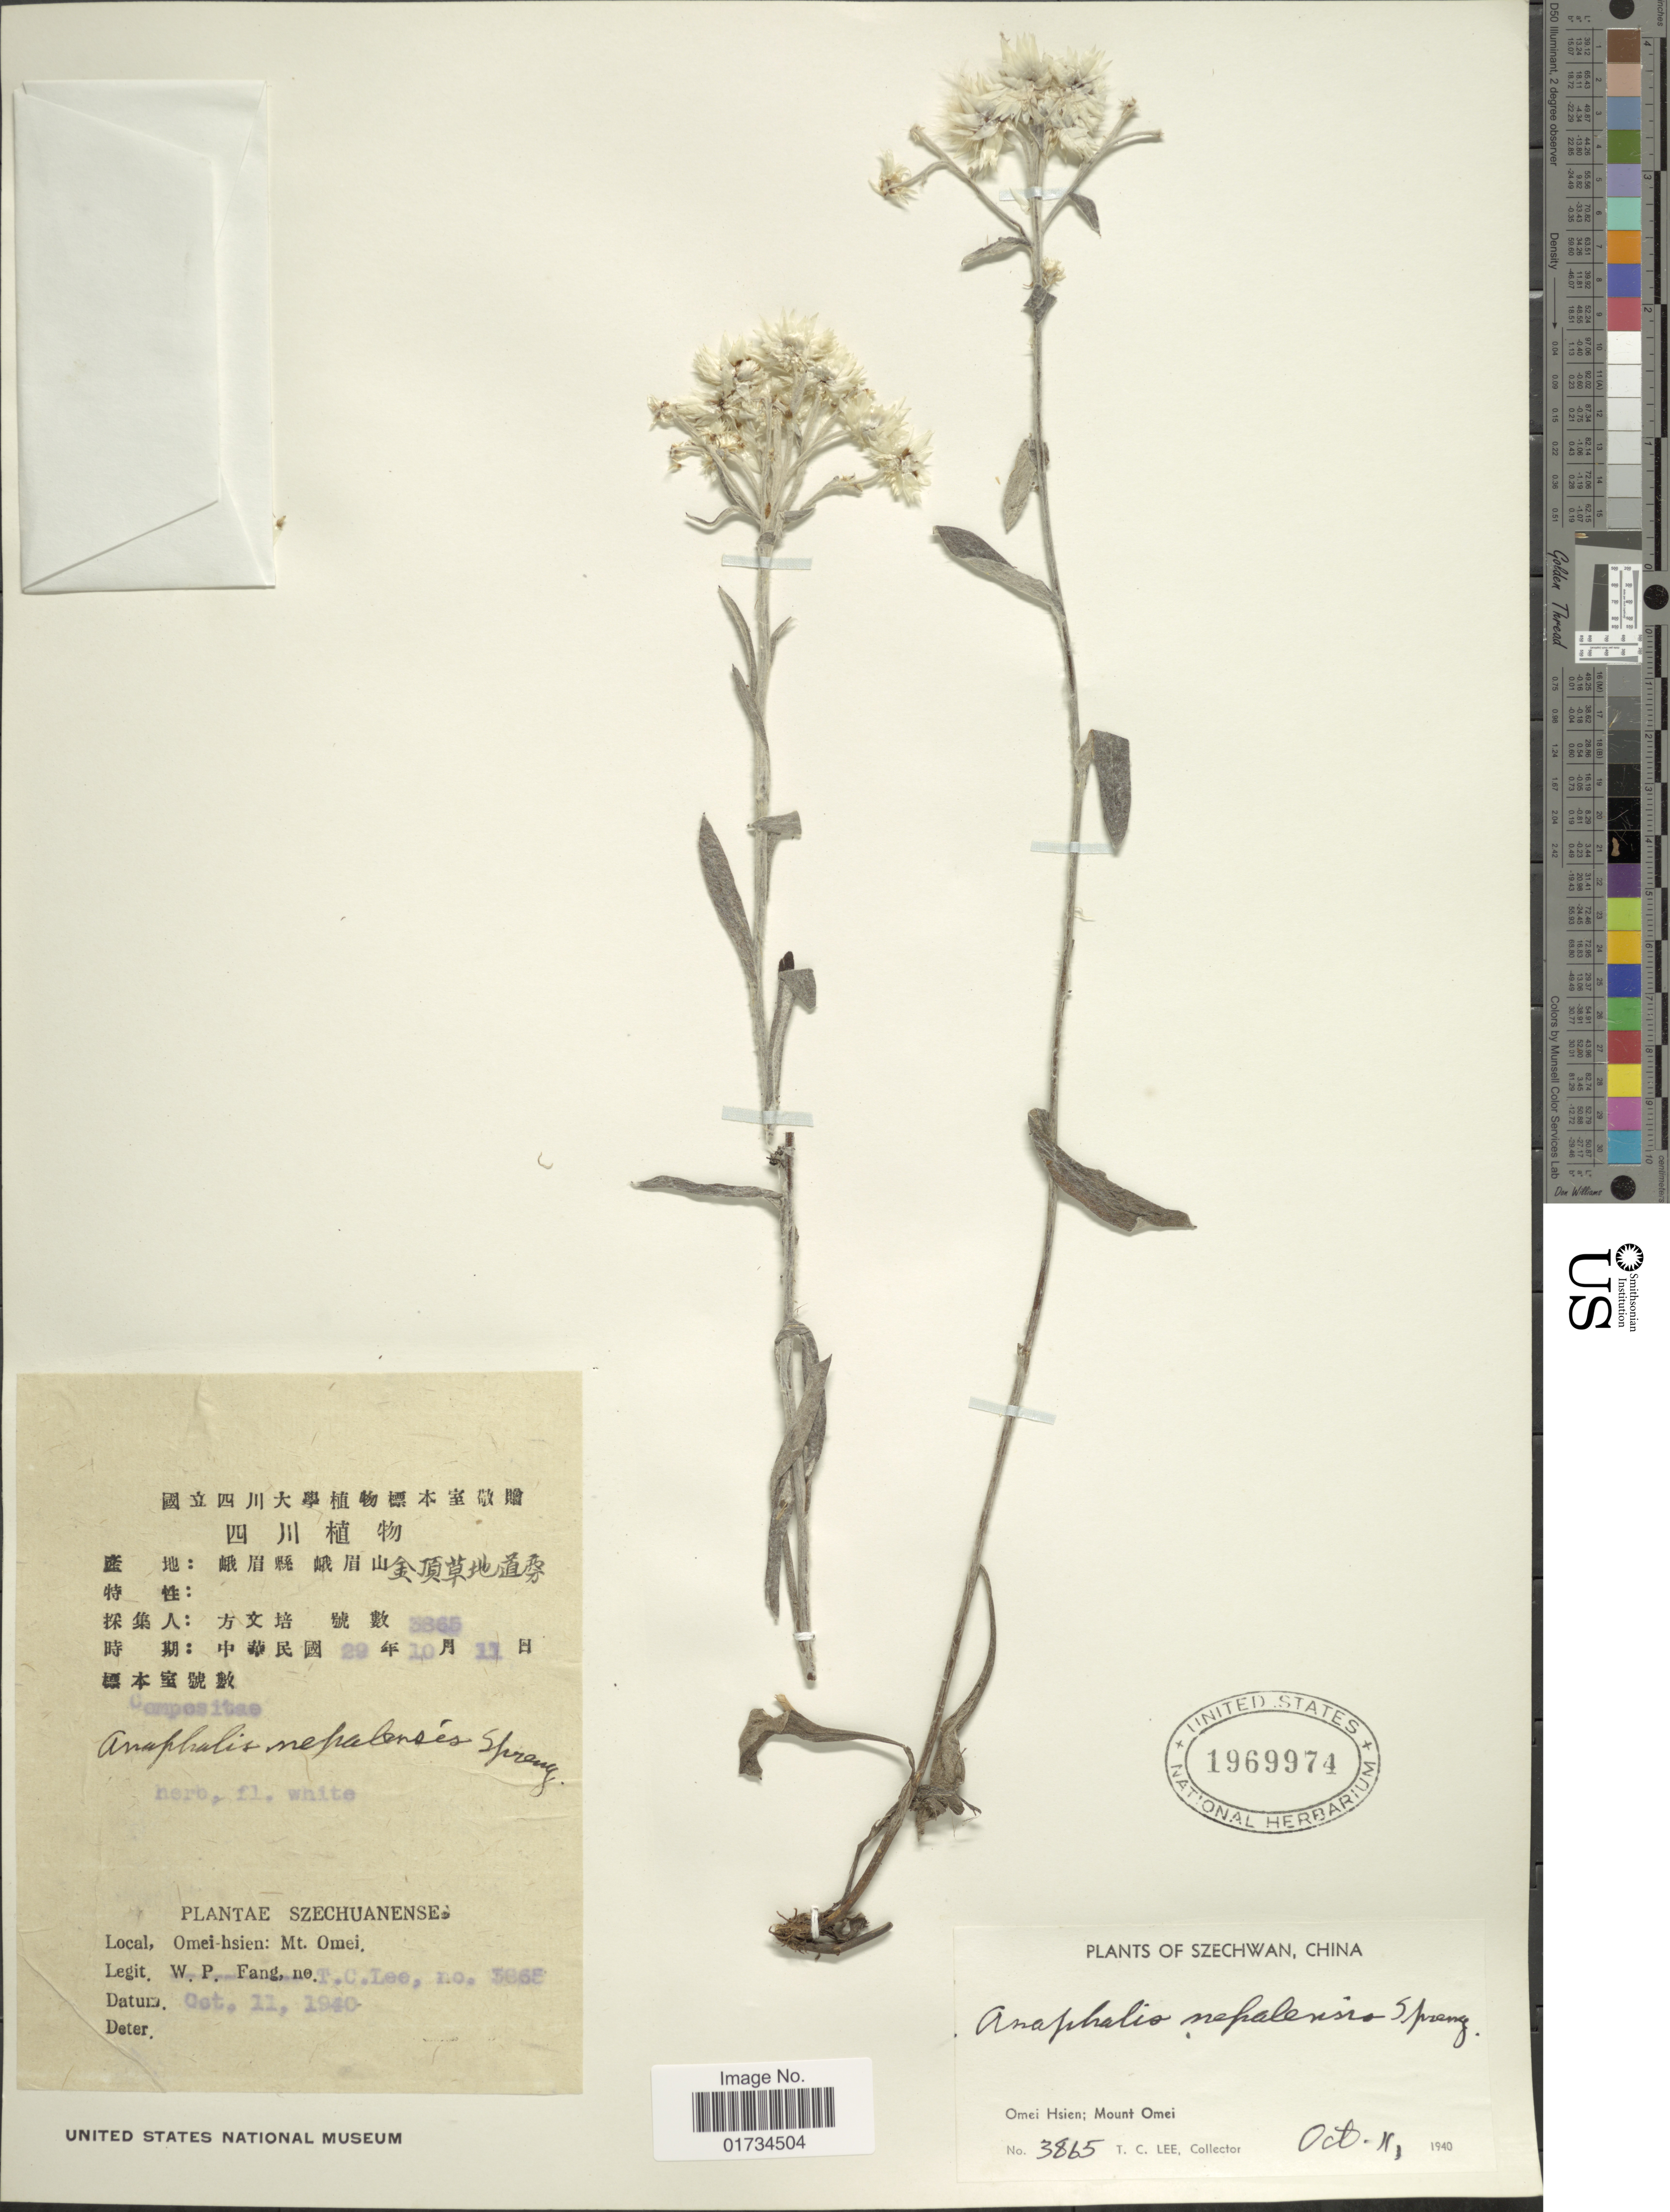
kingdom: Plantae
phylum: Tracheophyta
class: Magnoliopsida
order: Asterales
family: Asteraceae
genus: Anaphalis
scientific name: Anaphalis cuneifolia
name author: Hook. f.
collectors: T. Lee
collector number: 3865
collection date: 1940-10-11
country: China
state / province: Sichuan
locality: Szechwan, China. Omei Hsien; Mount Omei.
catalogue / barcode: US 1969974